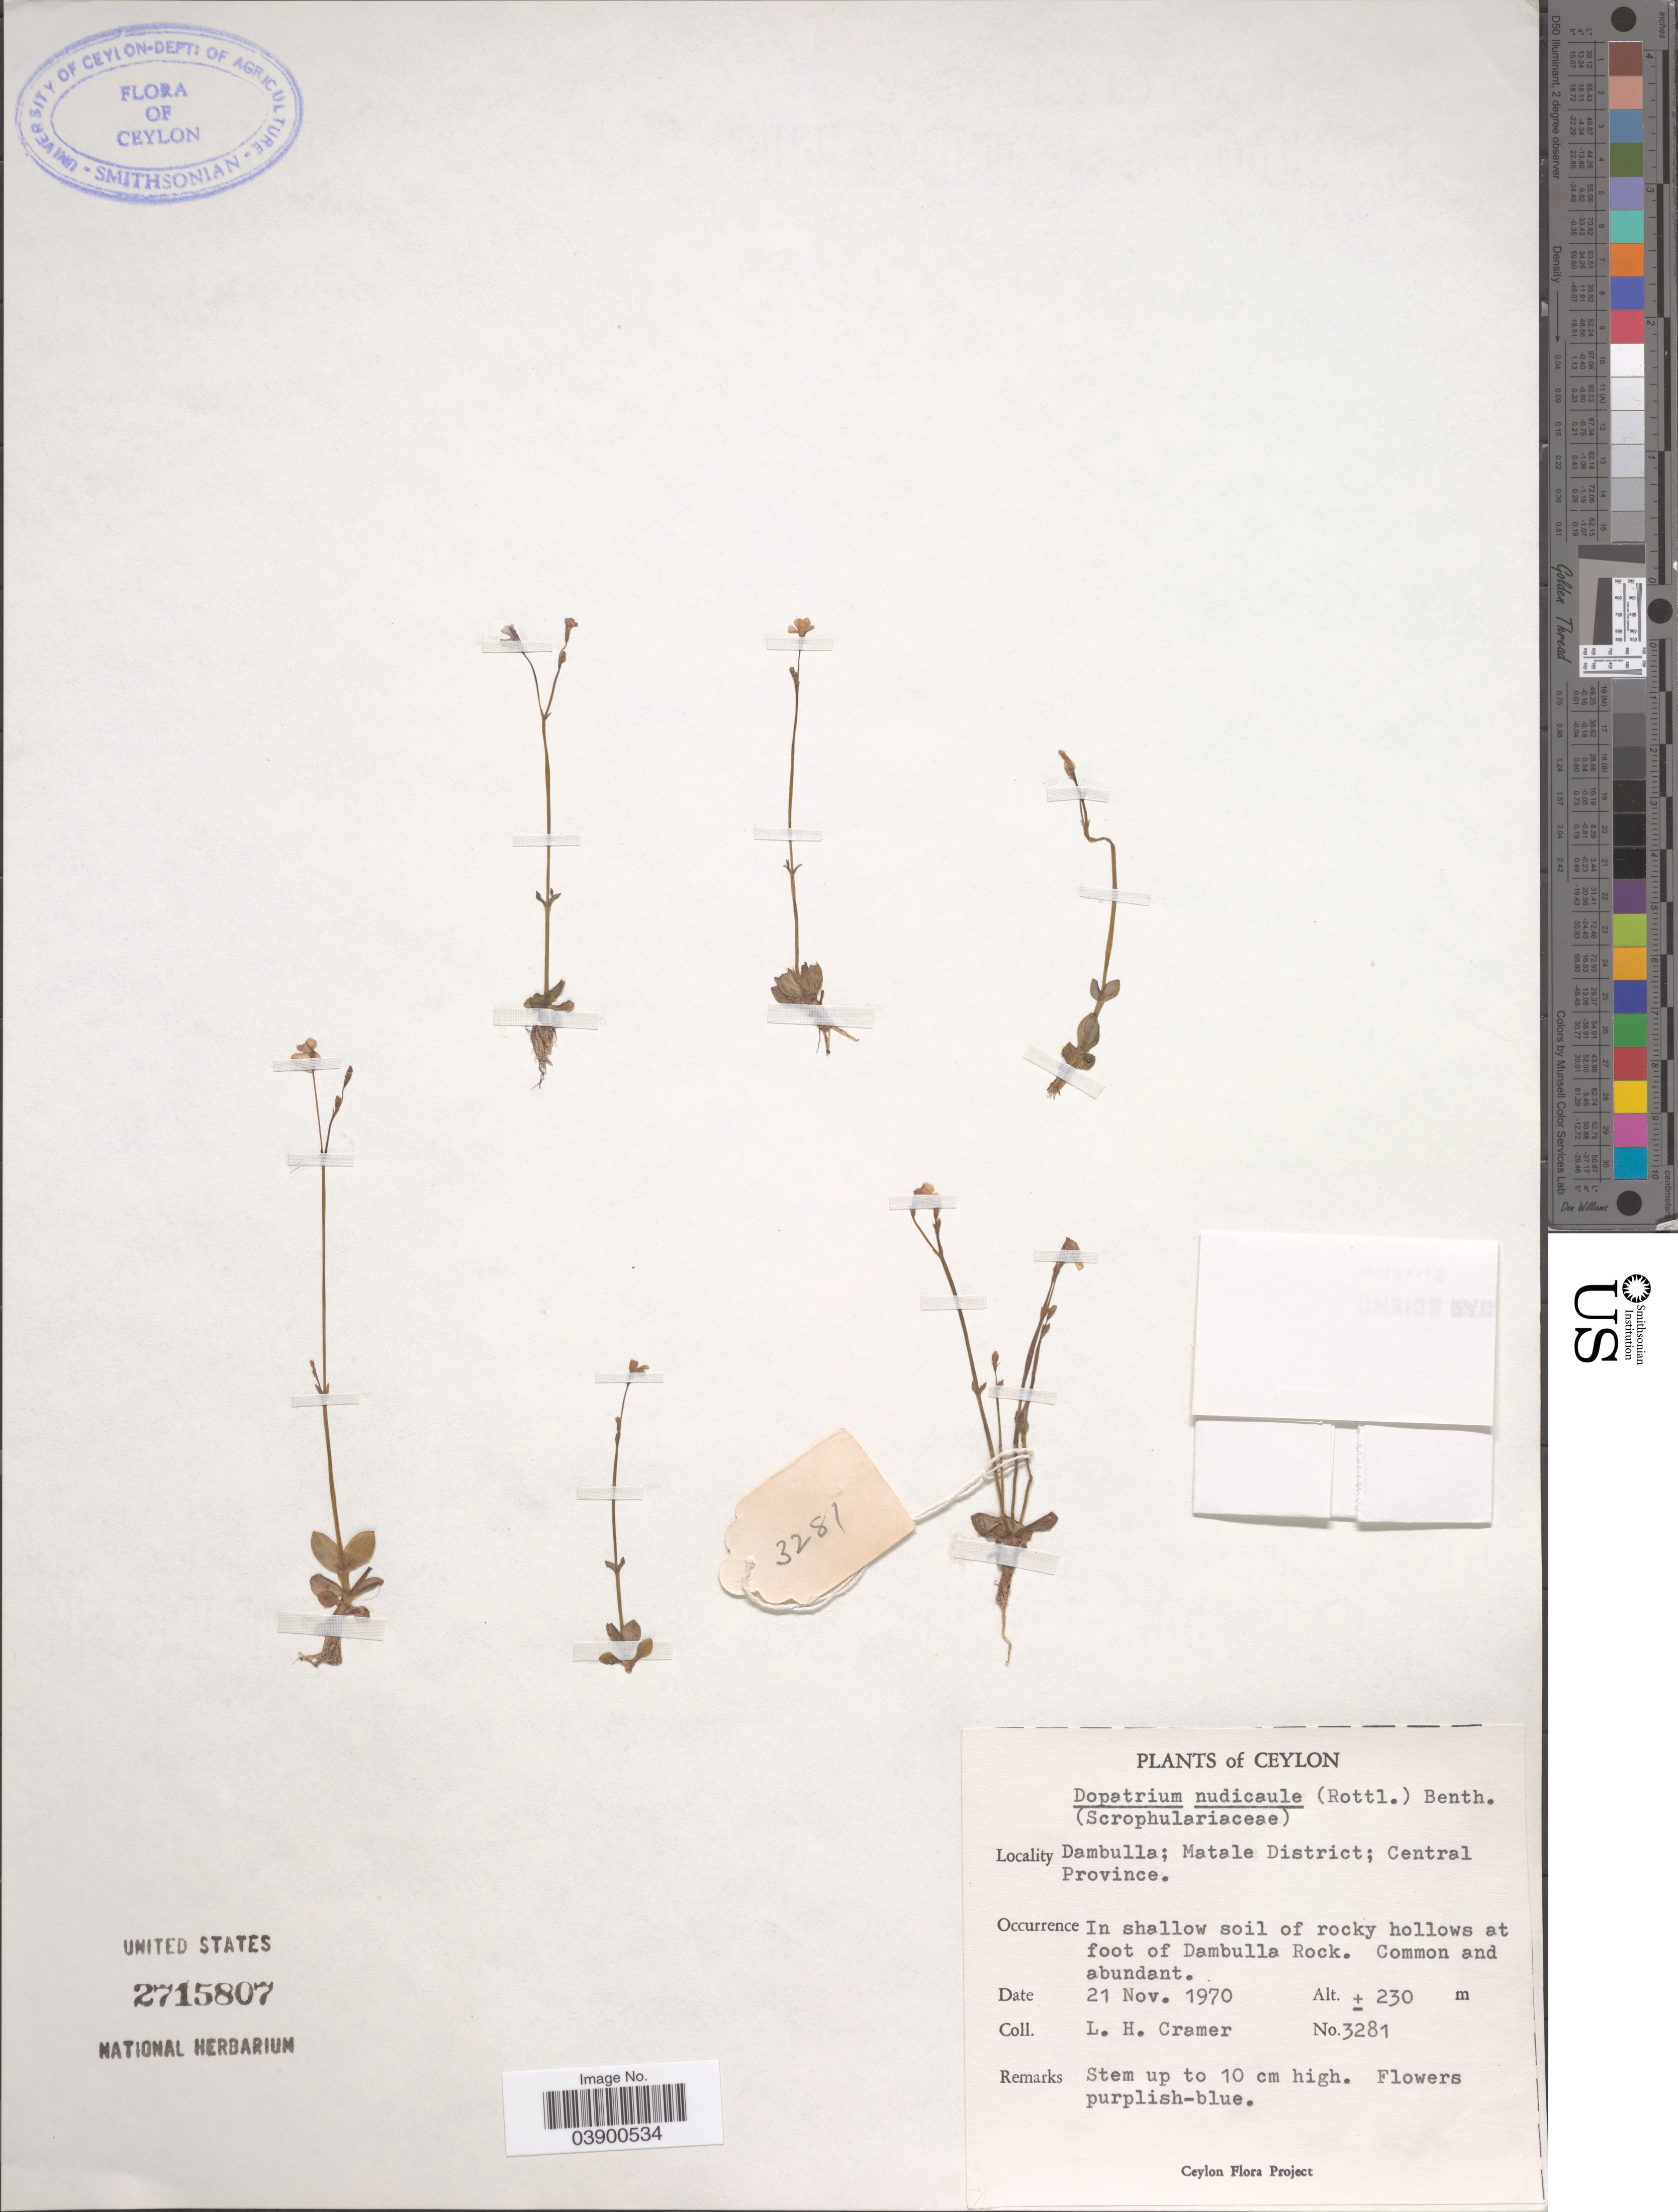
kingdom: Plantae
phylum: Tracheophyta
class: Magnoliopsida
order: Lamiales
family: Plantaginaceae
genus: Dopatrium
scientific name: Dopatrium nudicaule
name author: (Willd.) Benth.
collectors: L. H. Cramer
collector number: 3281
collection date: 1970-11-21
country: Sri Lanka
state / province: Central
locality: Dambulla; Matale District. Hollows at foot of Dambulla Rock.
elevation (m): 230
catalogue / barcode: US 2715807